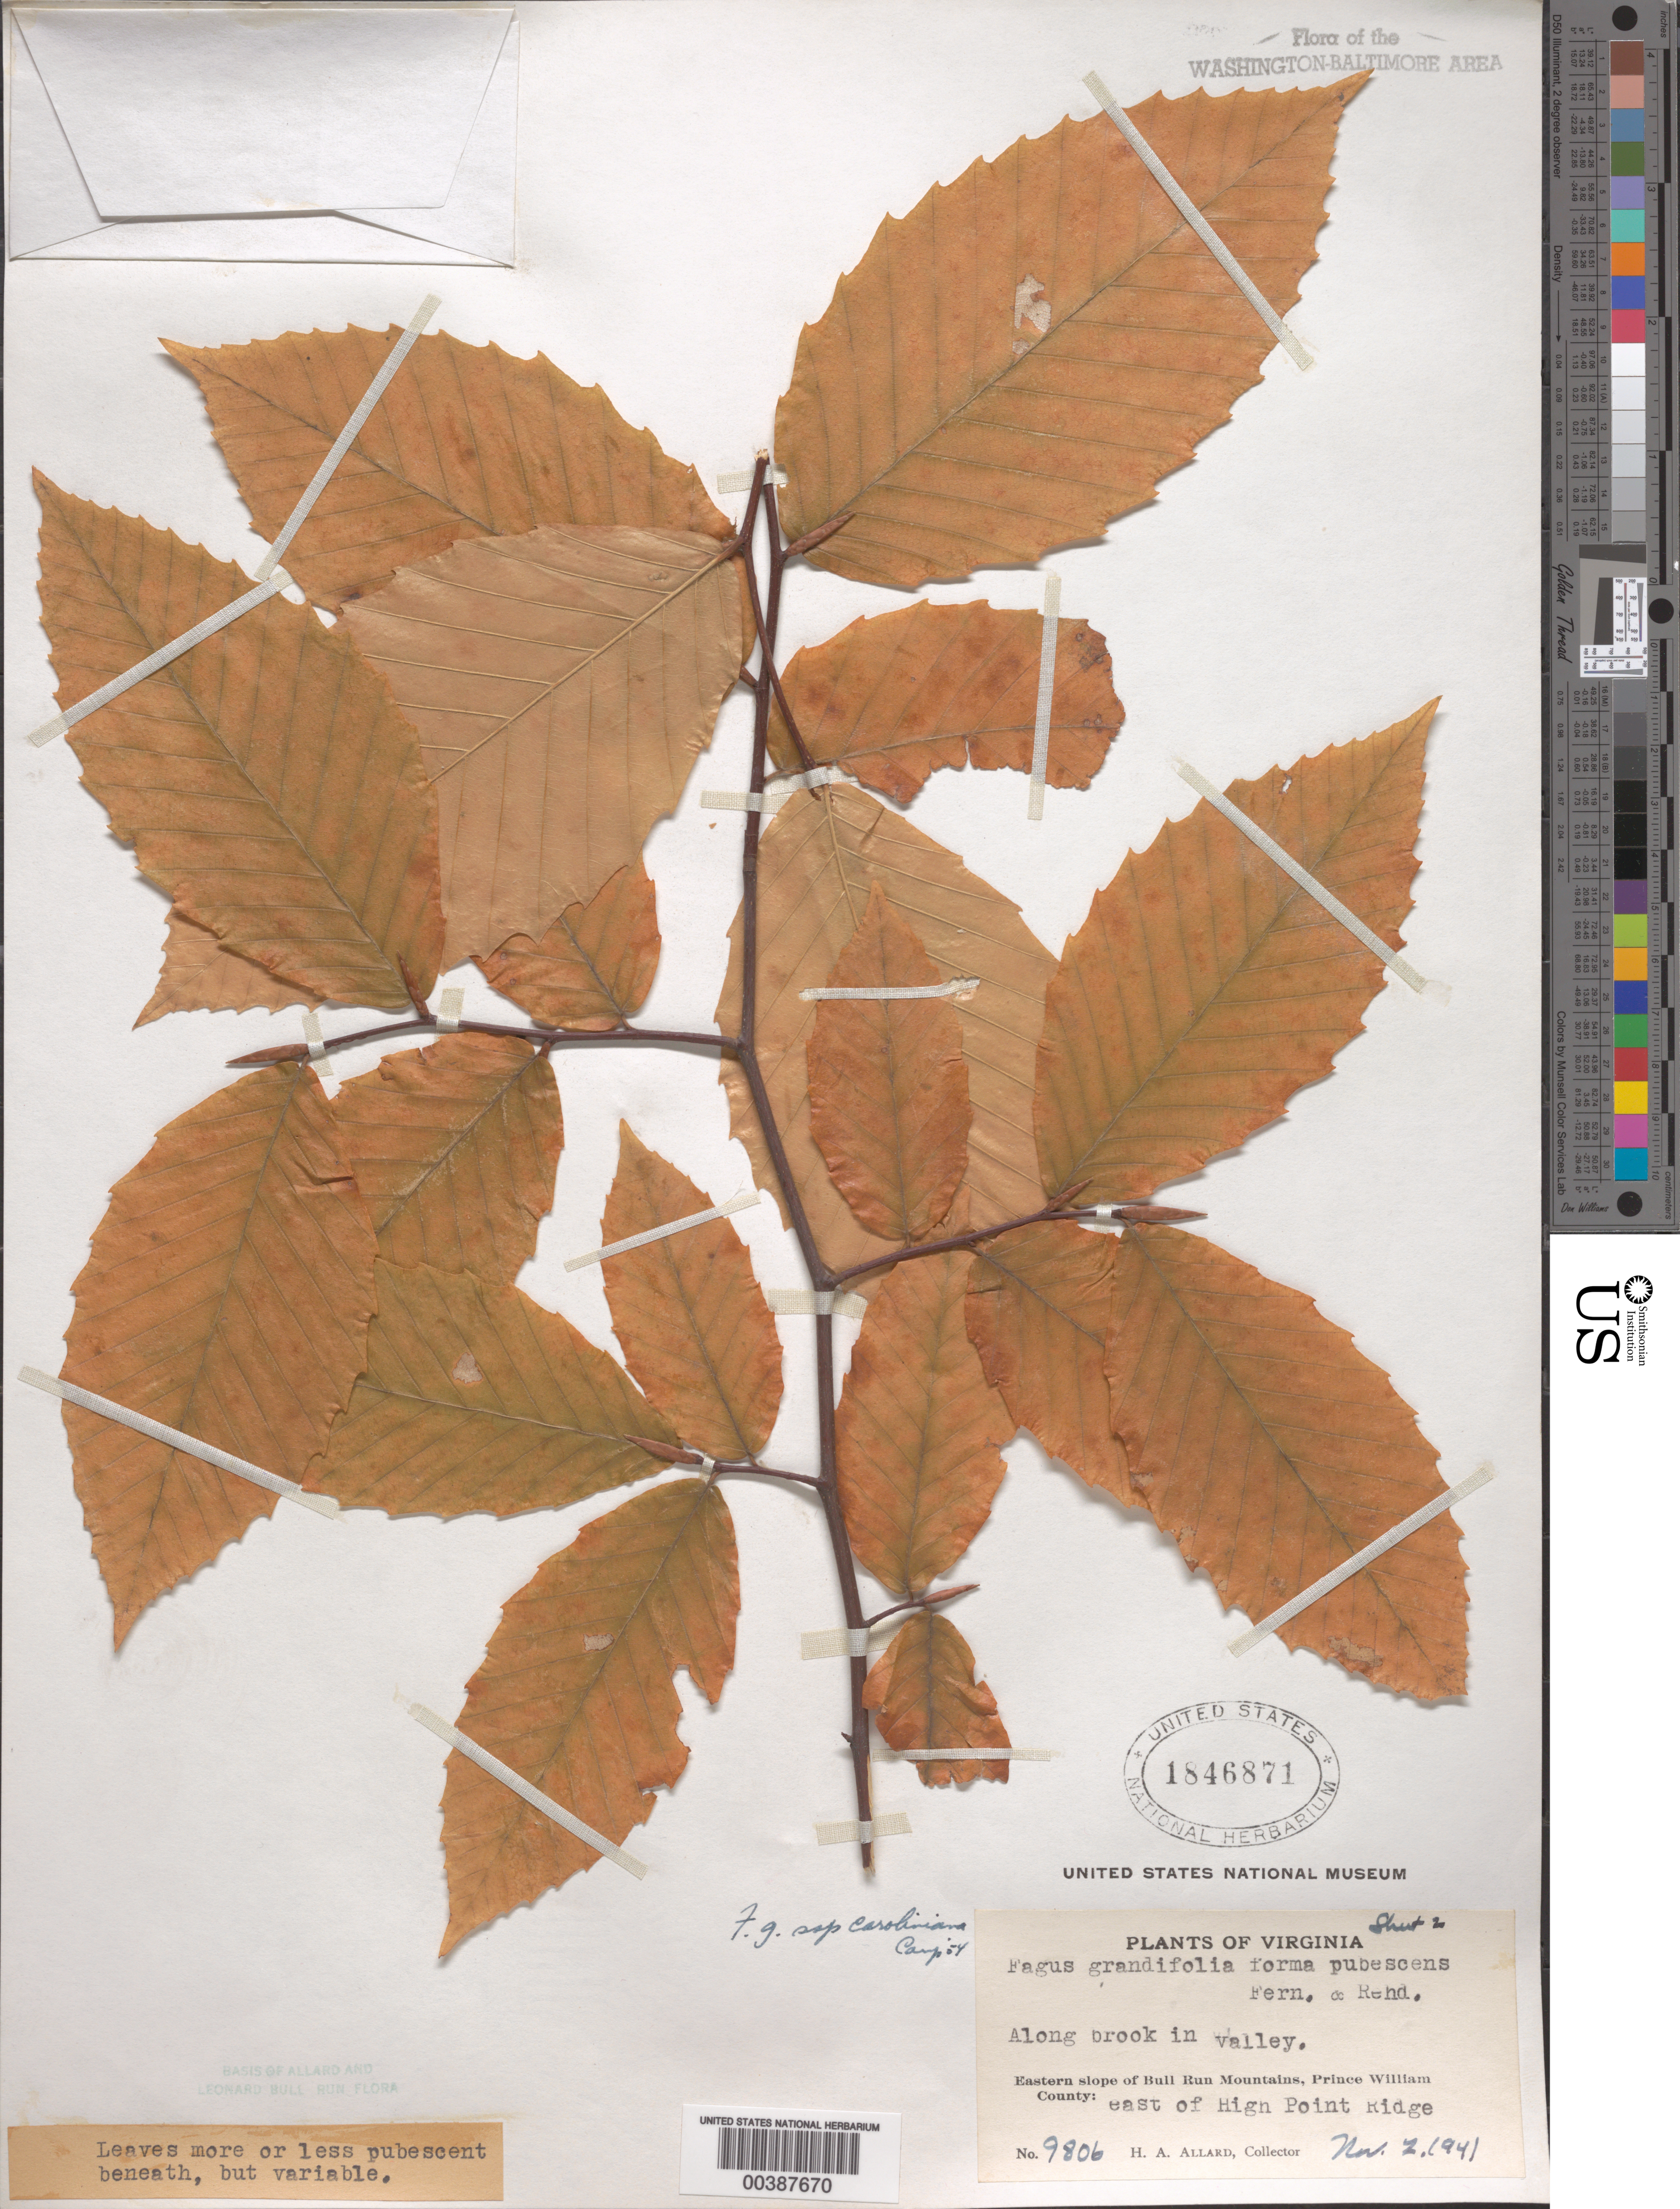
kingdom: Plantae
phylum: Tracheophyta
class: Magnoliopsida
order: Fagales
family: Fagaceae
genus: Fagus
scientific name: Fagus grandifolia subsp. caroliniana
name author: (Loudon) Fernald & Rehder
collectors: H. A. Allard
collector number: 9806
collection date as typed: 02 Nov 1941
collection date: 1941-11-02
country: United States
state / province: Virginia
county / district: Prince William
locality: East of High Point ridge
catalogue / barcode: US 1846871